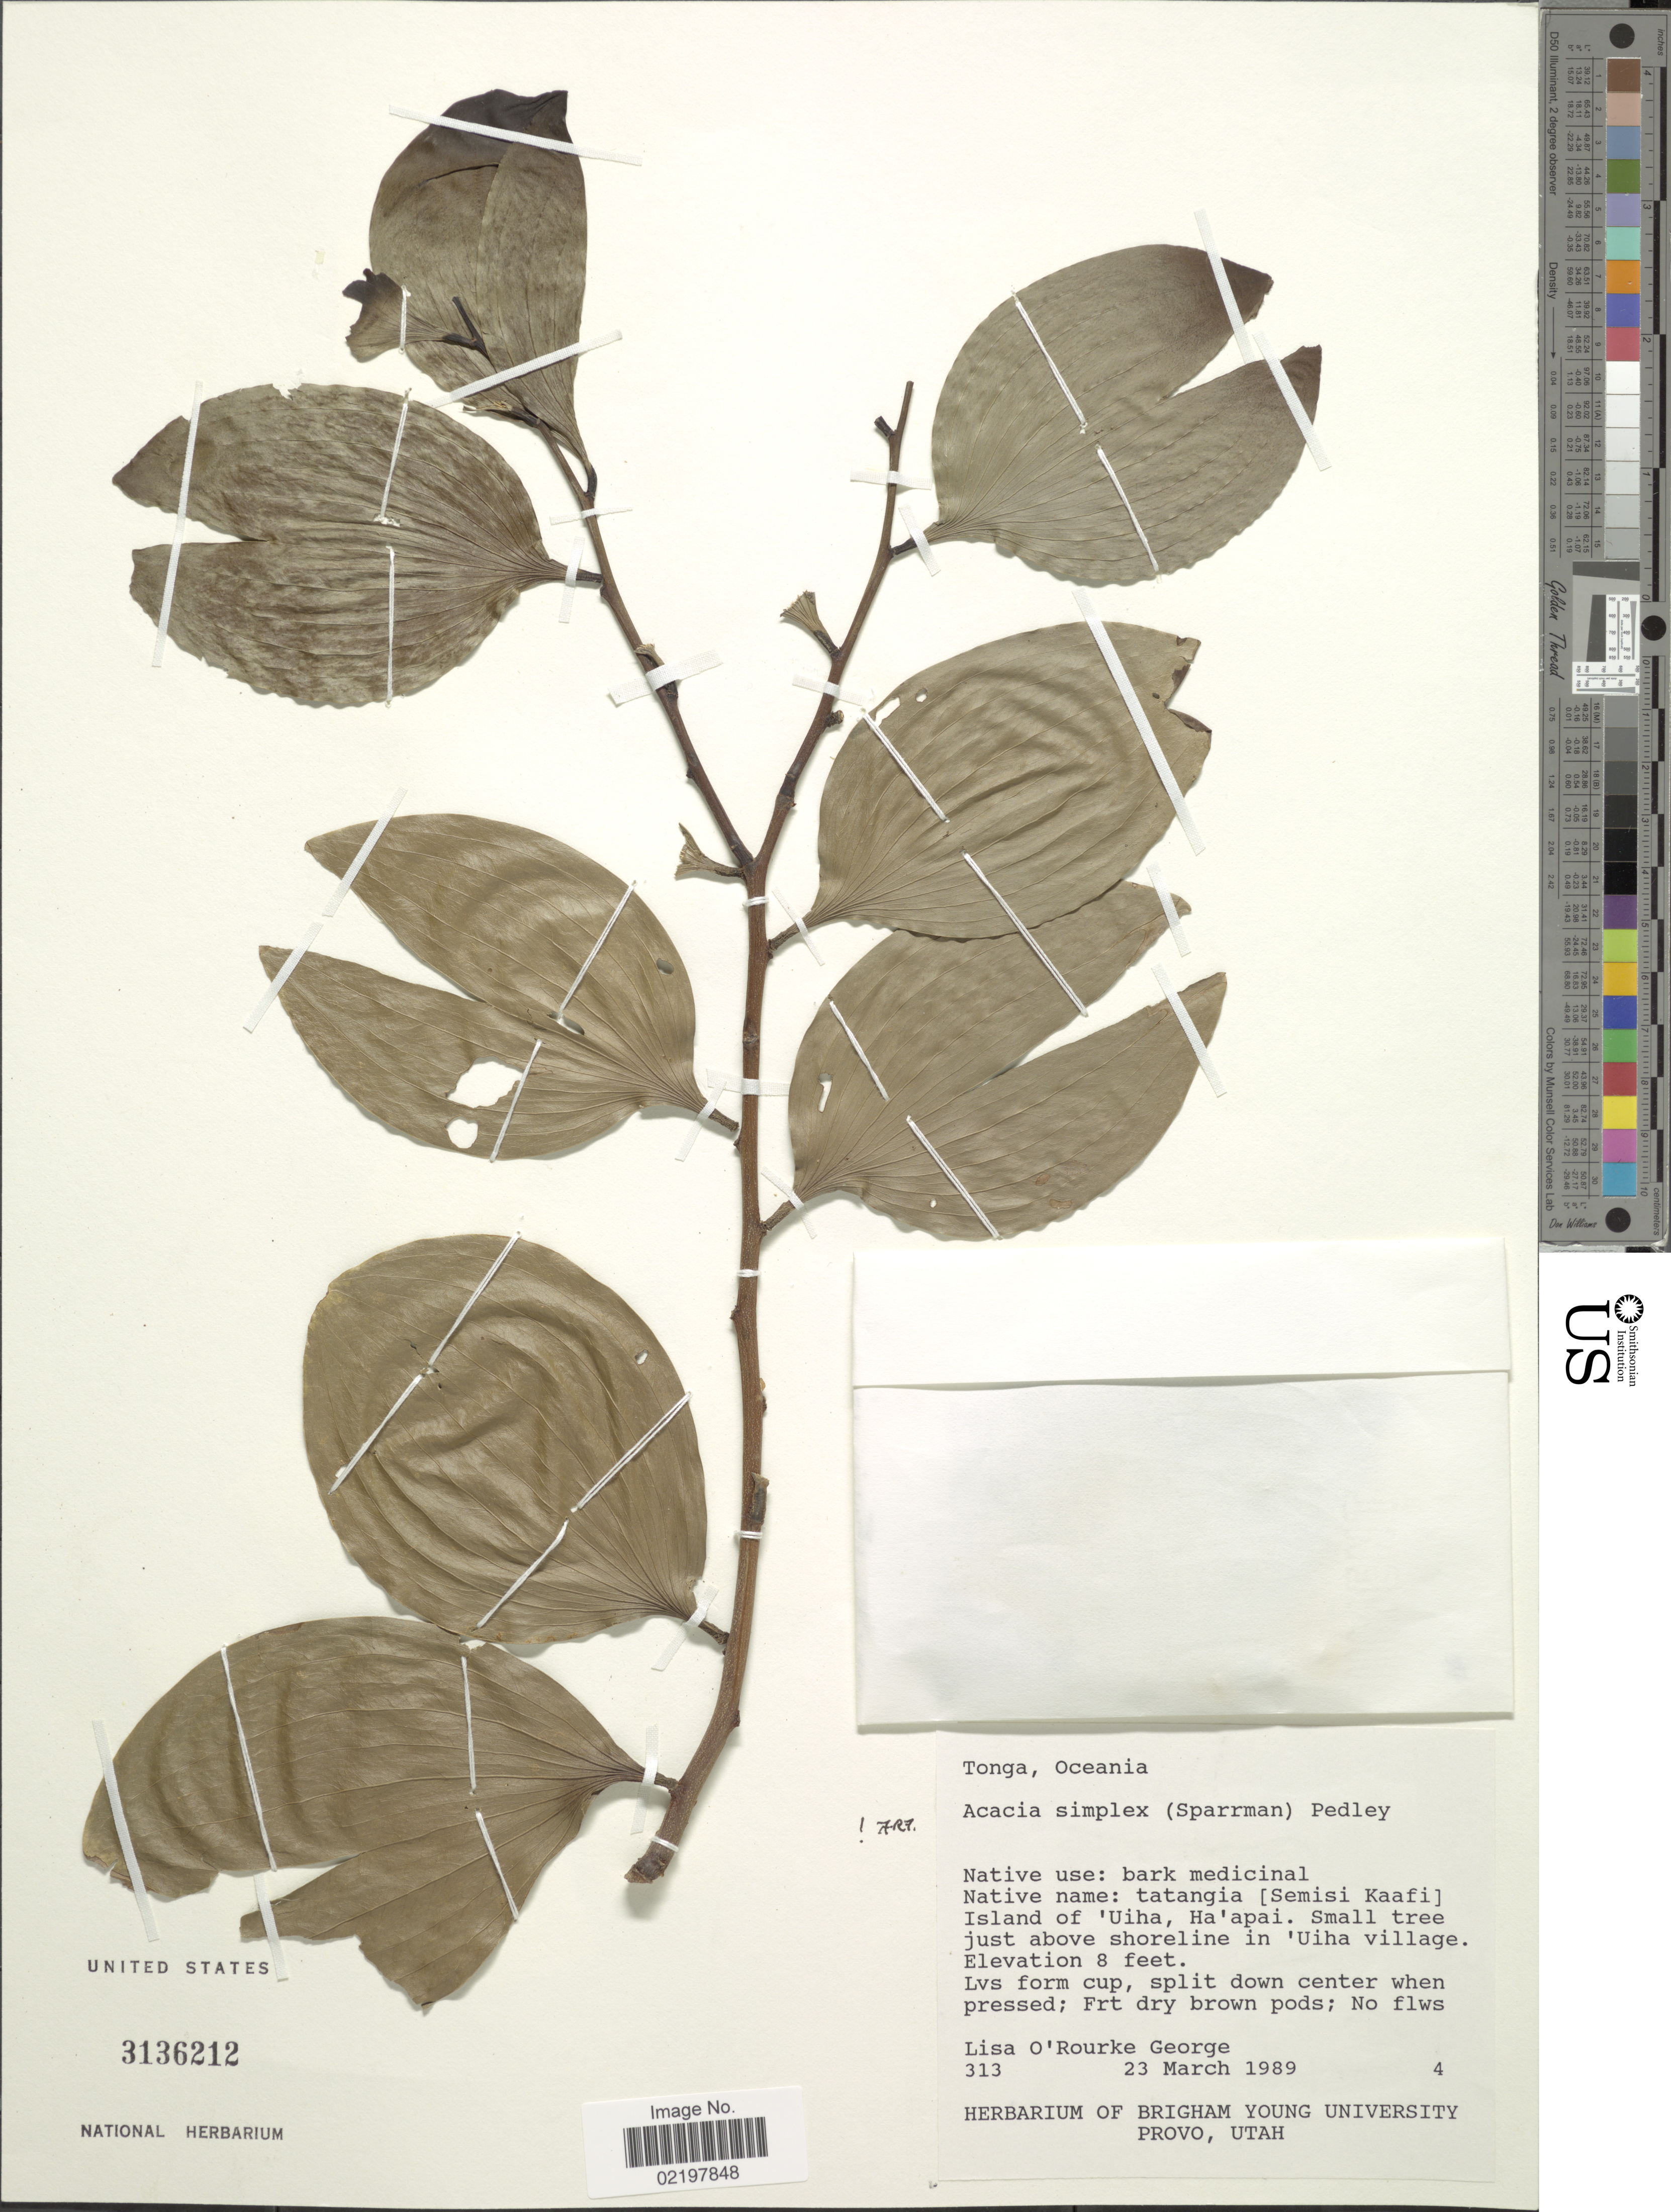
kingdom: Plantae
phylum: Tracheophyta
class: Magnoliopsida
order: Fabales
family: Fabaceae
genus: Acacia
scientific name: Acacia simplex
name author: (Sparrmann) Pedley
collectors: L. George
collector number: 313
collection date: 1989-03-23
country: Tonga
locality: Island of Uiha, Ha' apai, Small tree just above shoreline in Uiha village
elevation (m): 2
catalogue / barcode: US 3136212